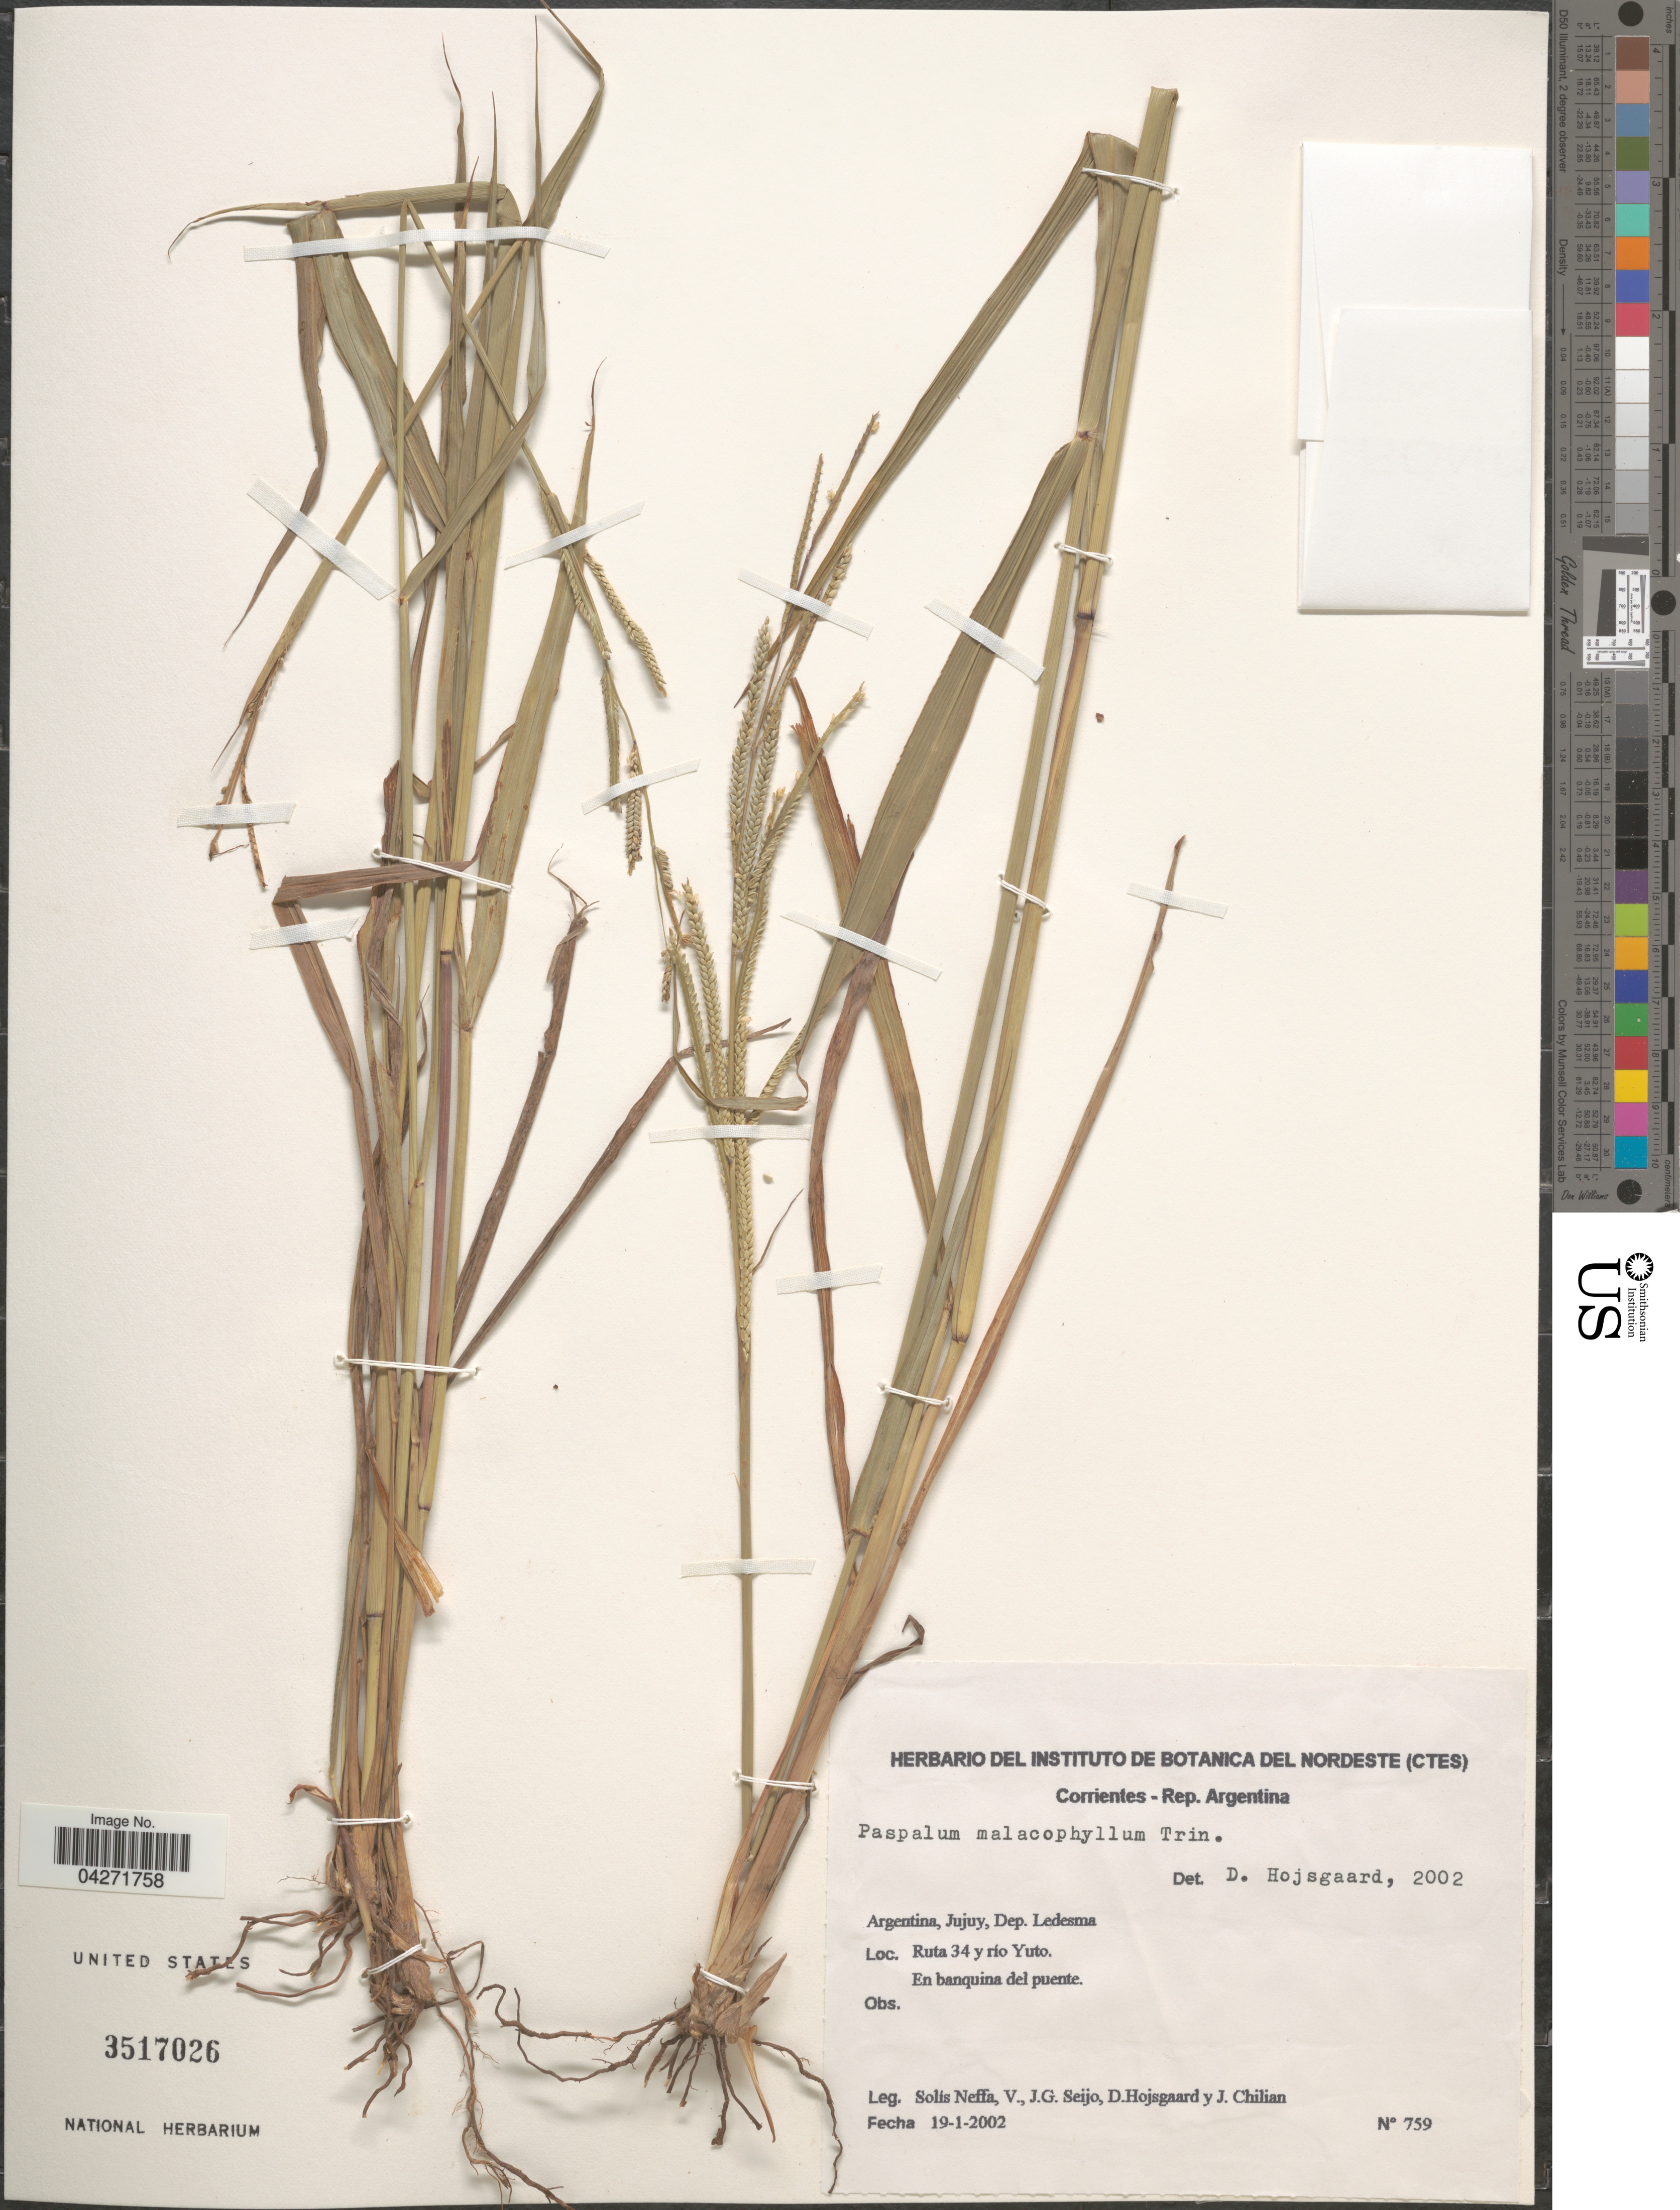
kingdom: Plantae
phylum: Tracheophyta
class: Liliopsida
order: Poales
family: Poaceae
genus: Paspalum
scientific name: Paspalum malacophyllum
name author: Trin.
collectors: V. Solis Neffa, J. Seijo, D. Hojsgaard & J. Chilian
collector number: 759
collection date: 2002-01-19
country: Argentina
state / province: Jujuy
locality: Dep. Ledesma. Ruta 34 y rio Yuto. Em banquina del puente.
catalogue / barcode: US 3517026